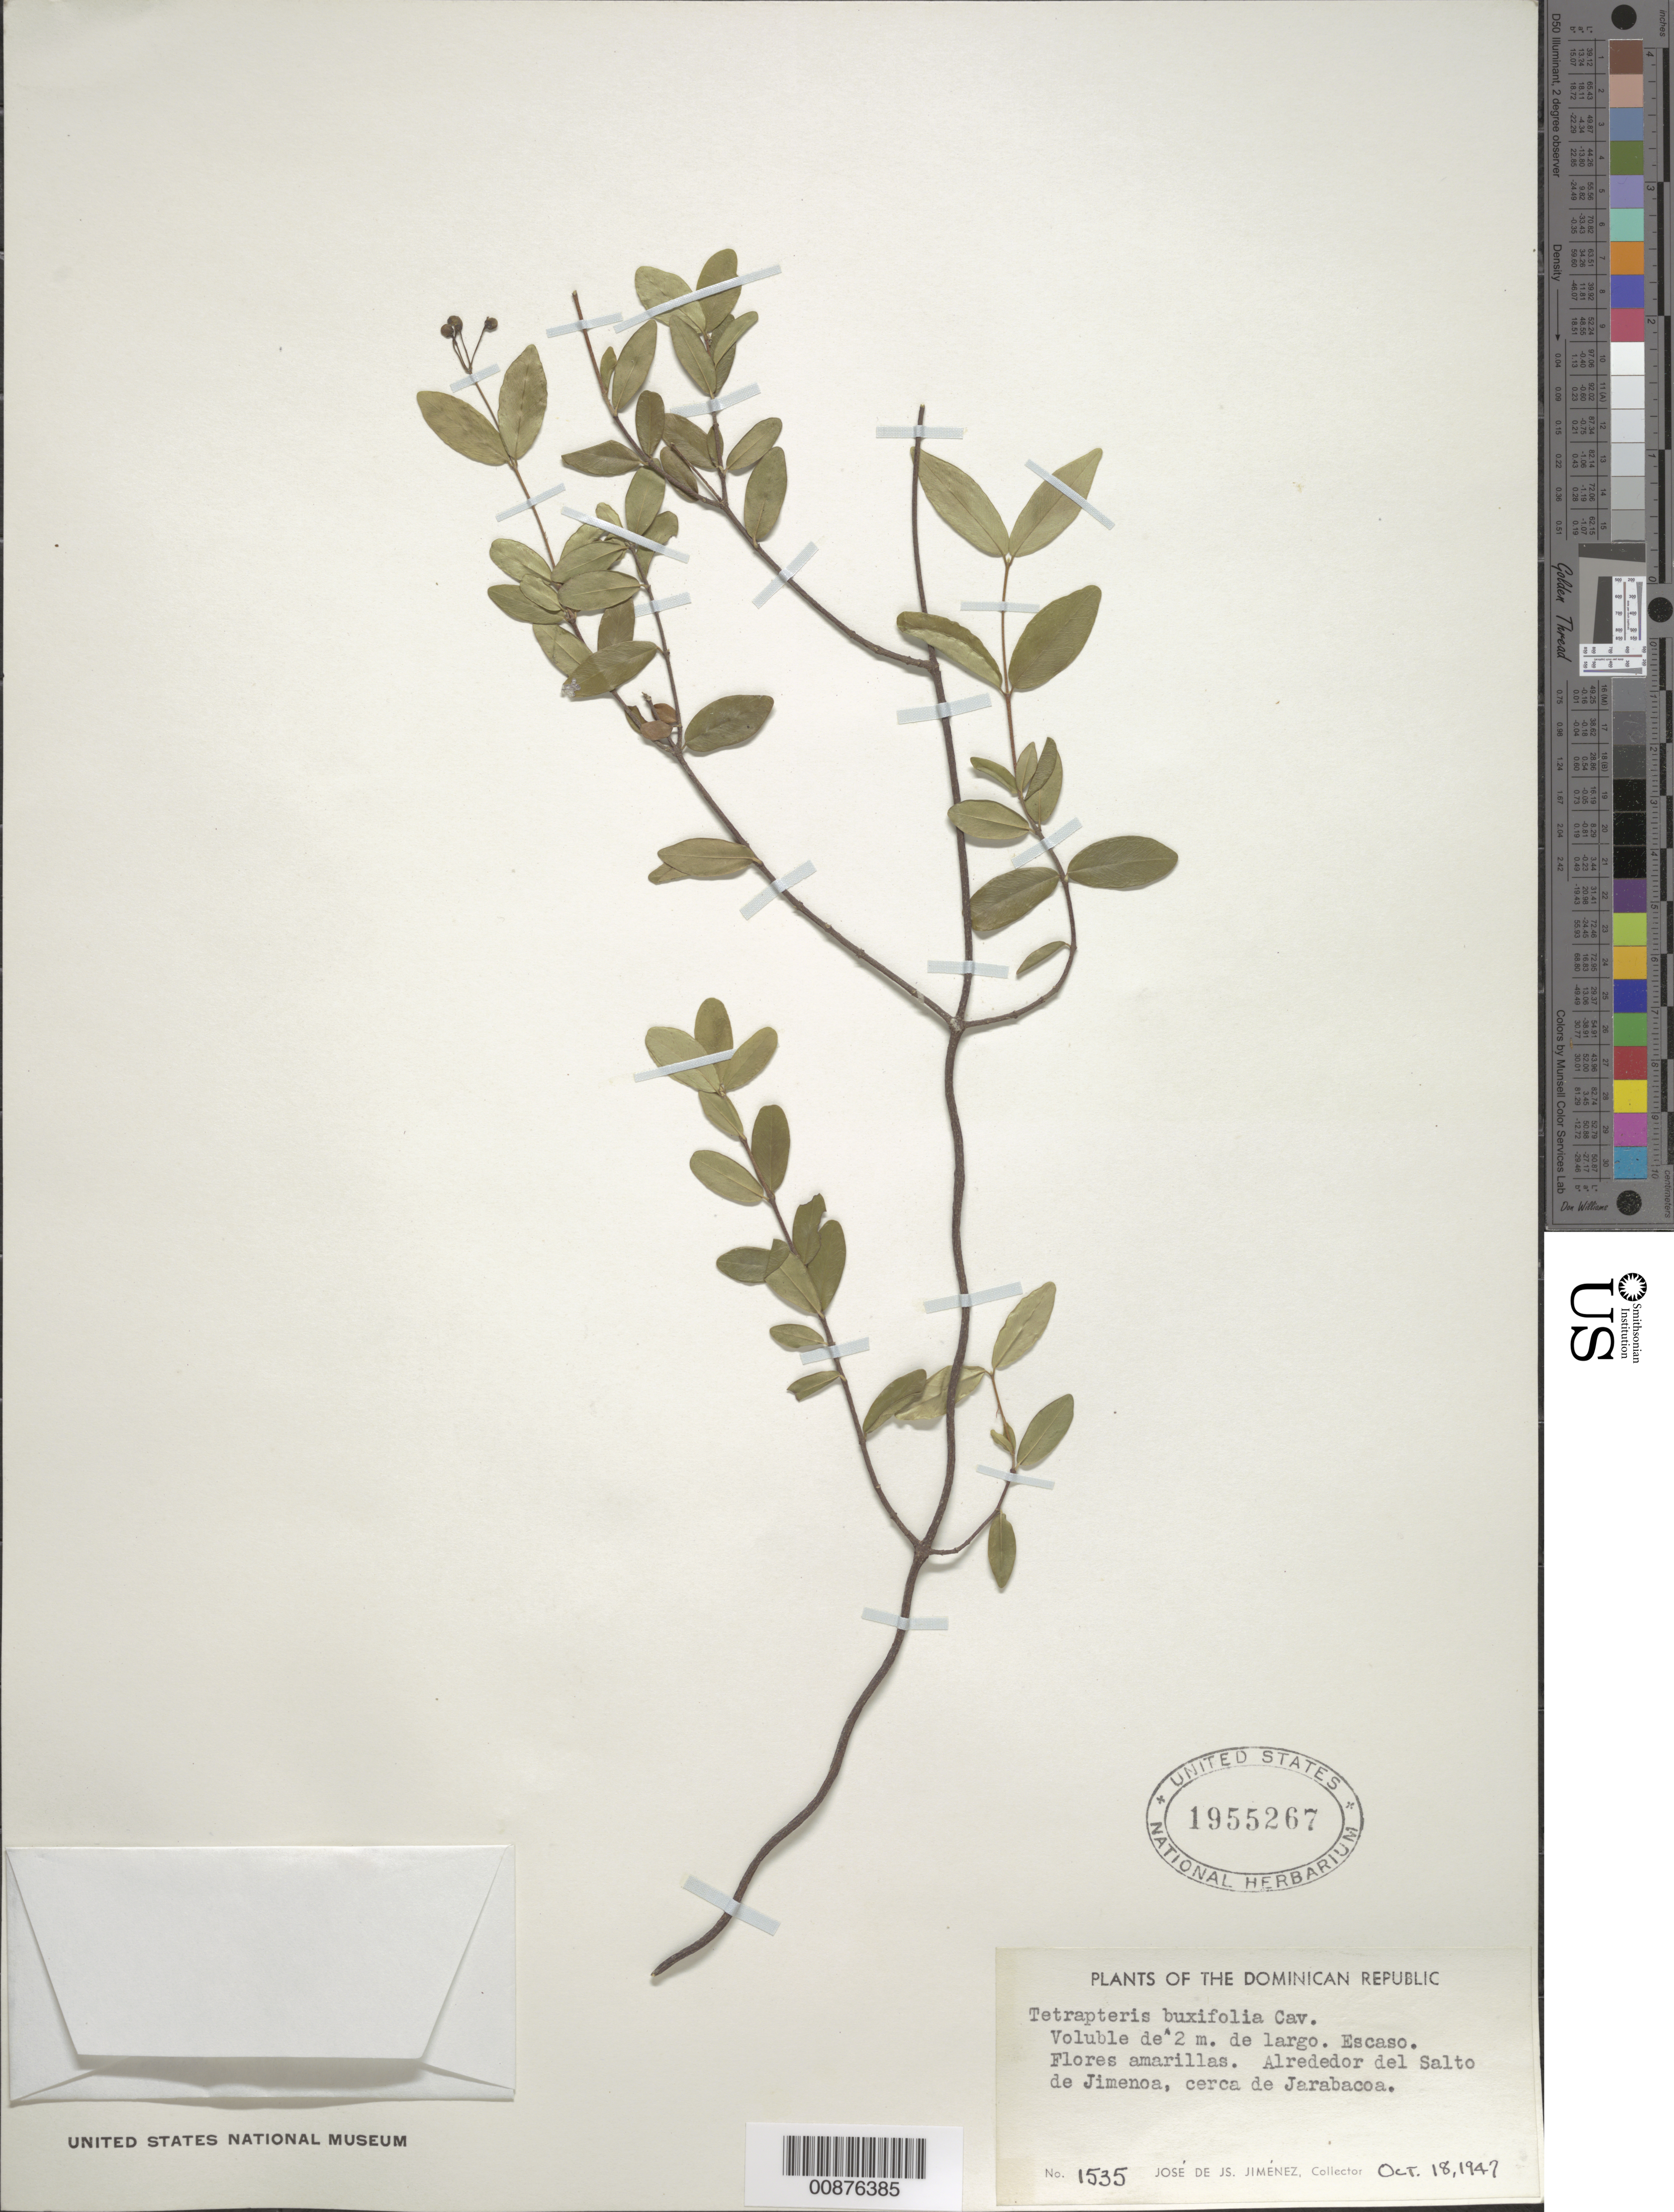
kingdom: Plantae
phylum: Tracheophyta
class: Magnoliopsida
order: Malpighiales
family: Malpighiaceae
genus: Tetrapterys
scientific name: Tetrapterys buxifolia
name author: Cav.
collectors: J. J. Jiménez Almonte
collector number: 1535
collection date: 1947-10-18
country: Dominican Republic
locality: Alrededor del Salto de Jimenoa, cerca de Jarabacoa.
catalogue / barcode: US 1955267